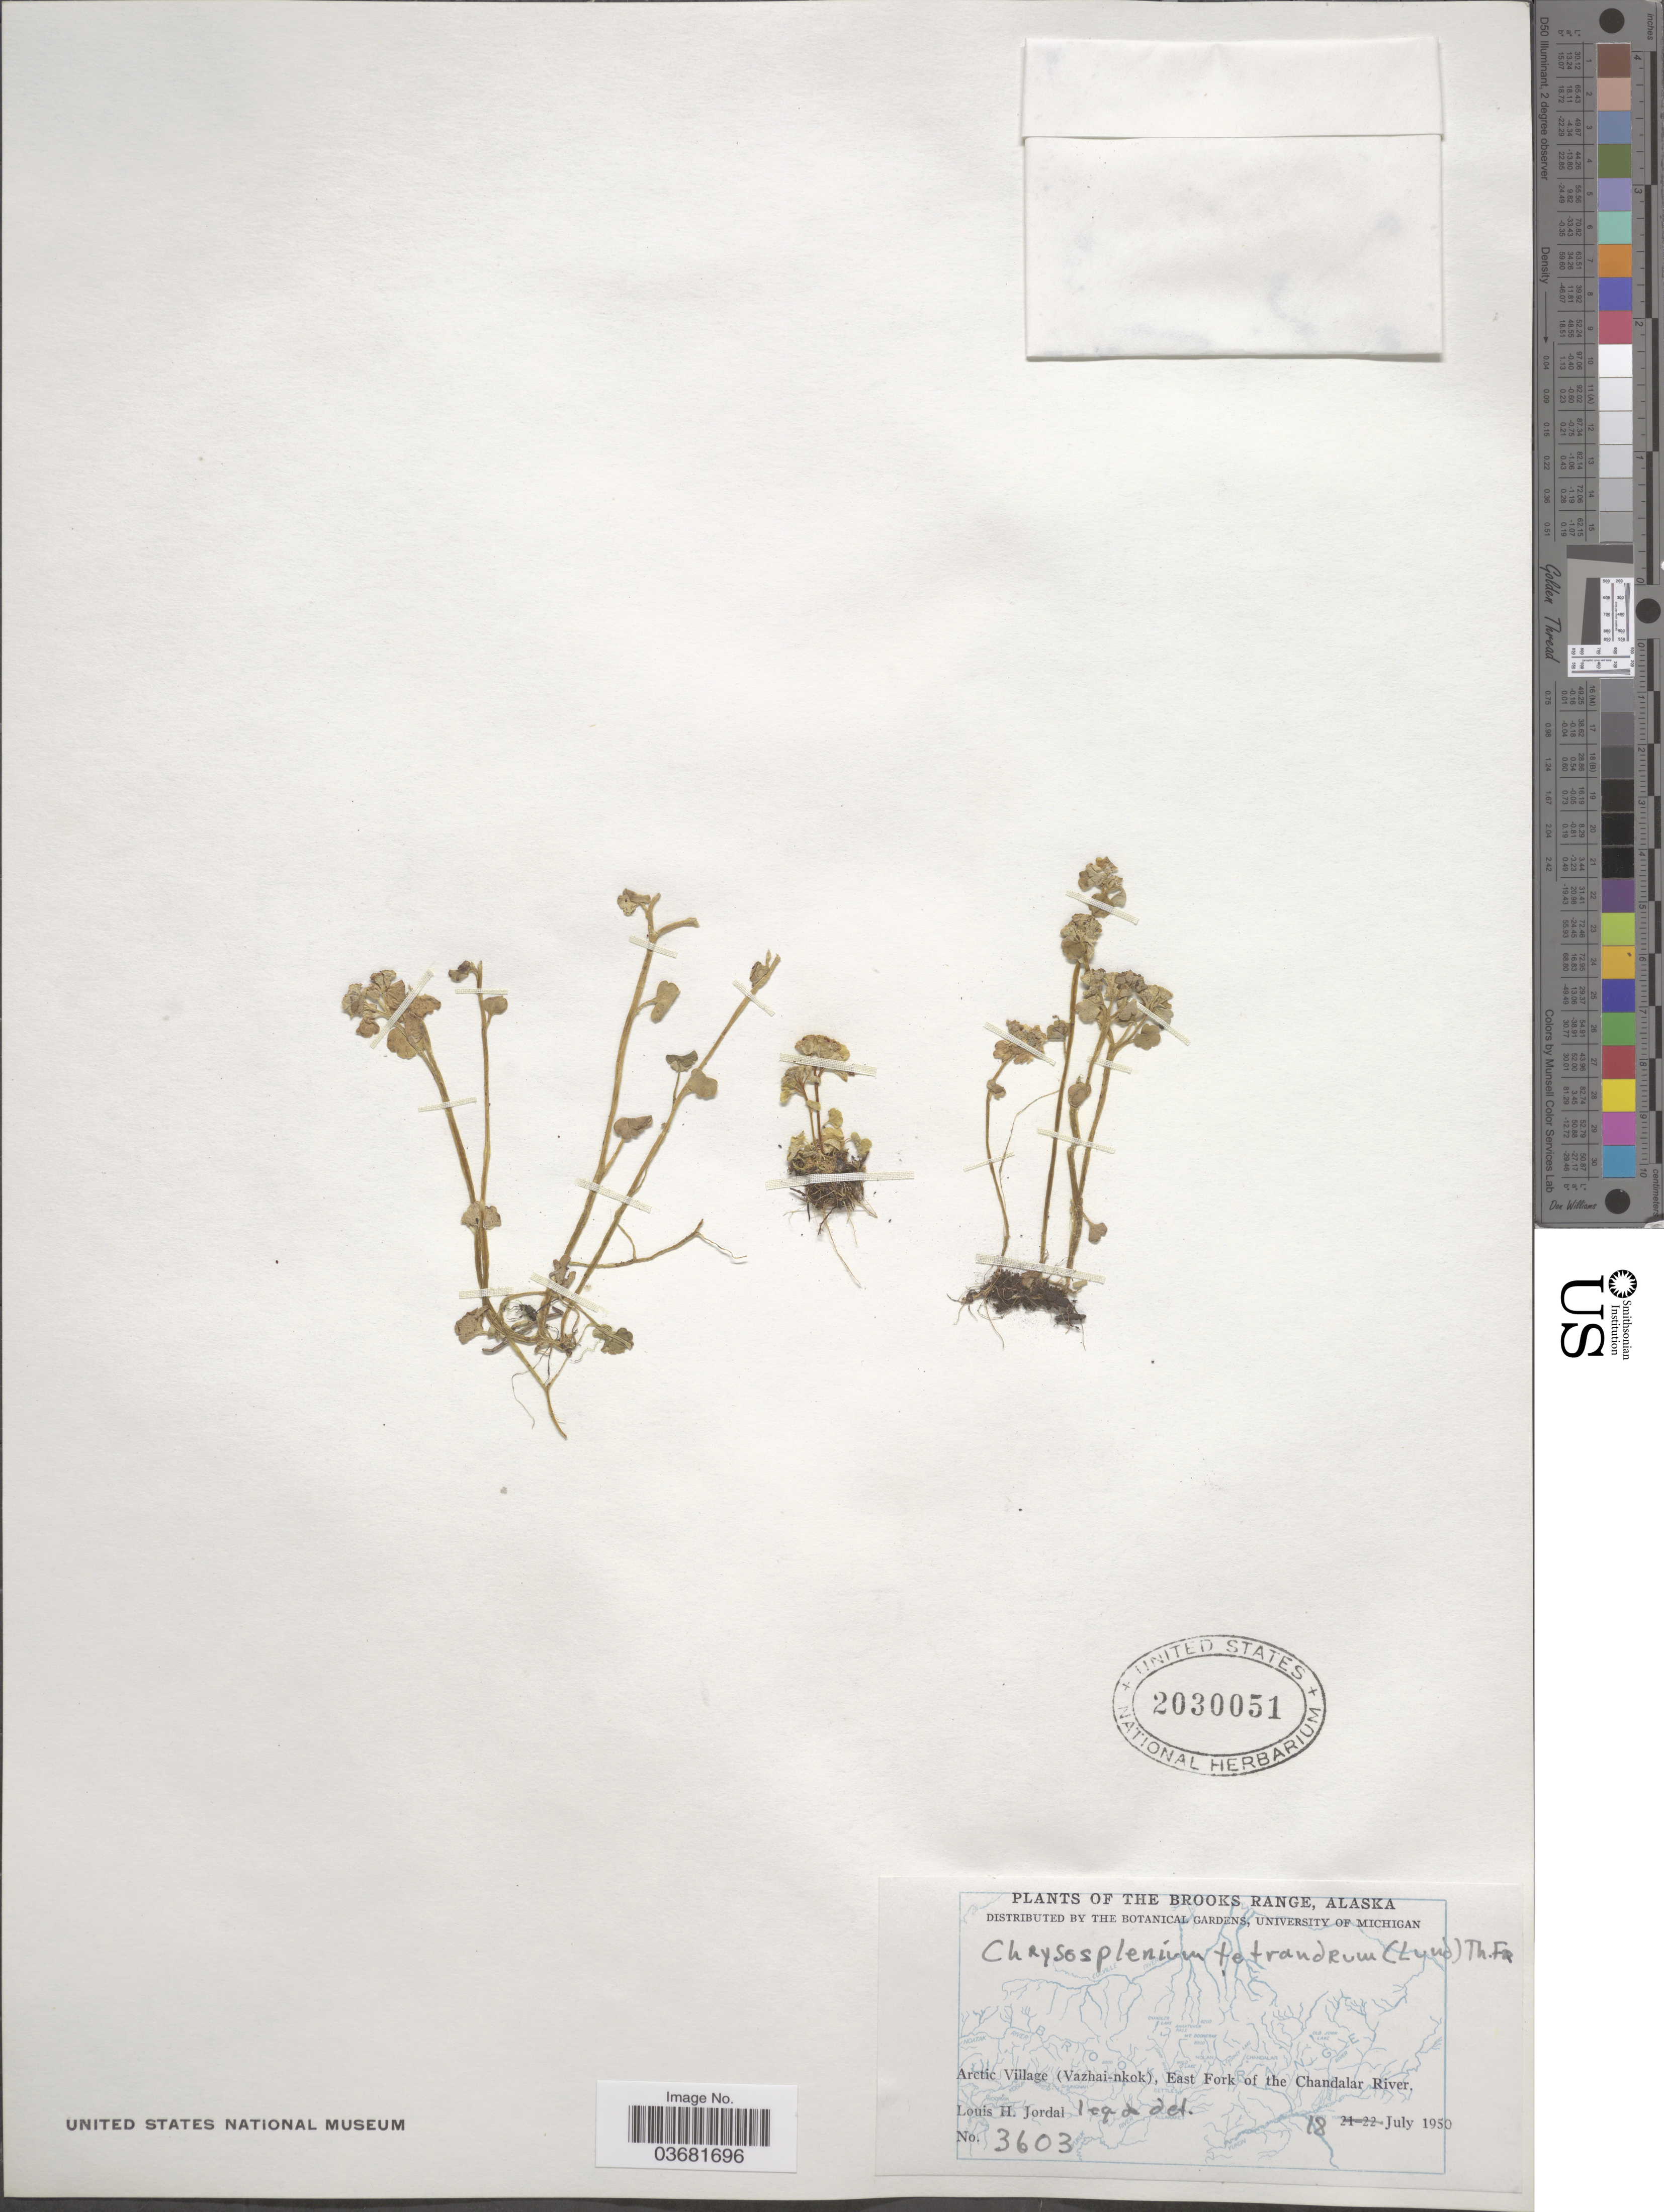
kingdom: Plantae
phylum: Tracheophyta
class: Magnoliopsida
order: Saxifragales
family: Saxifragaceae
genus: Chrysosplenium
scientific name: Chrysosplenium tetrandrum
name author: (N. Lund) Th. Fr.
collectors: L. Jordal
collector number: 3603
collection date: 1950-07-18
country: United States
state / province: Alaska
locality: The Brooks Range. Arctic Village (Vazhai-nkok), East Fork of the Chandalar River.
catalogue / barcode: US 2030051